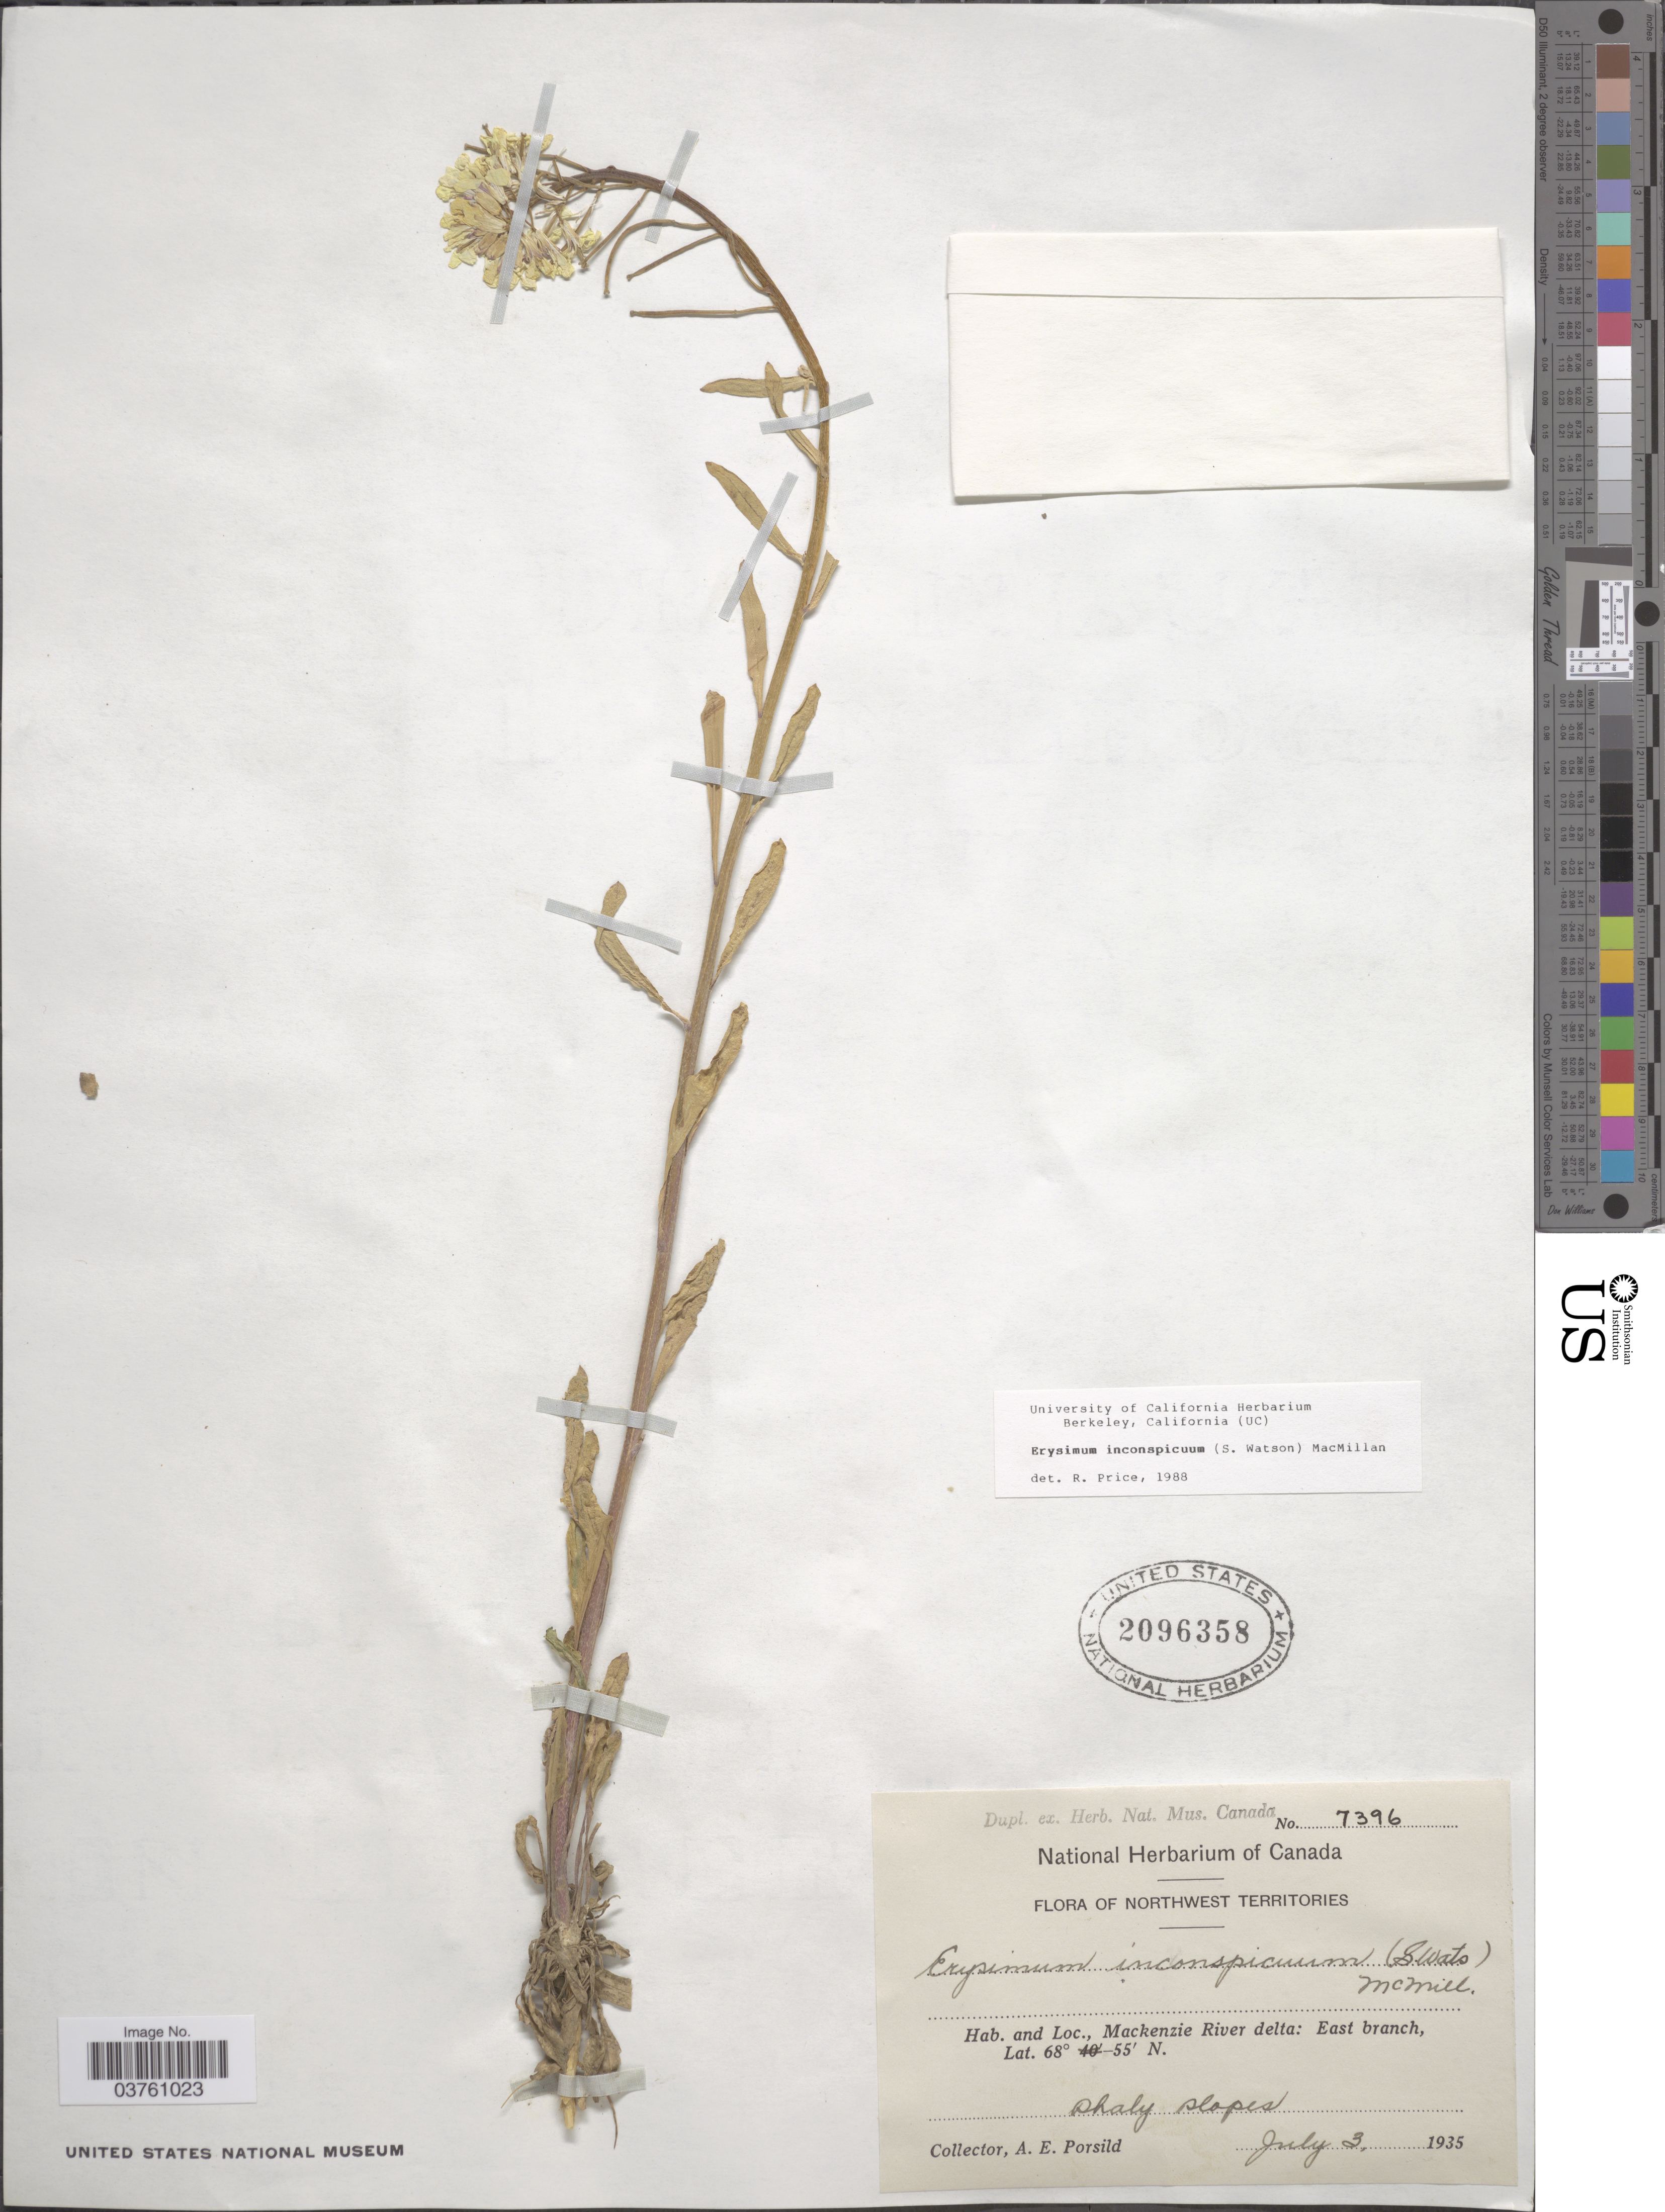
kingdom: Plantae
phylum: Tracheophyta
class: Magnoliopsida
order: Brassicales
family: Brassicaceae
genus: Erysimum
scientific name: Erysimum inconspicuum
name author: (S. Watson) MacMill.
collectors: A. E. Porsild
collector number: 7396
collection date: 1935-07-03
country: Canada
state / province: Northwest Territories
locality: Mackenzie River delta: East branch. Dhaly slopes.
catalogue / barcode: US 2096358